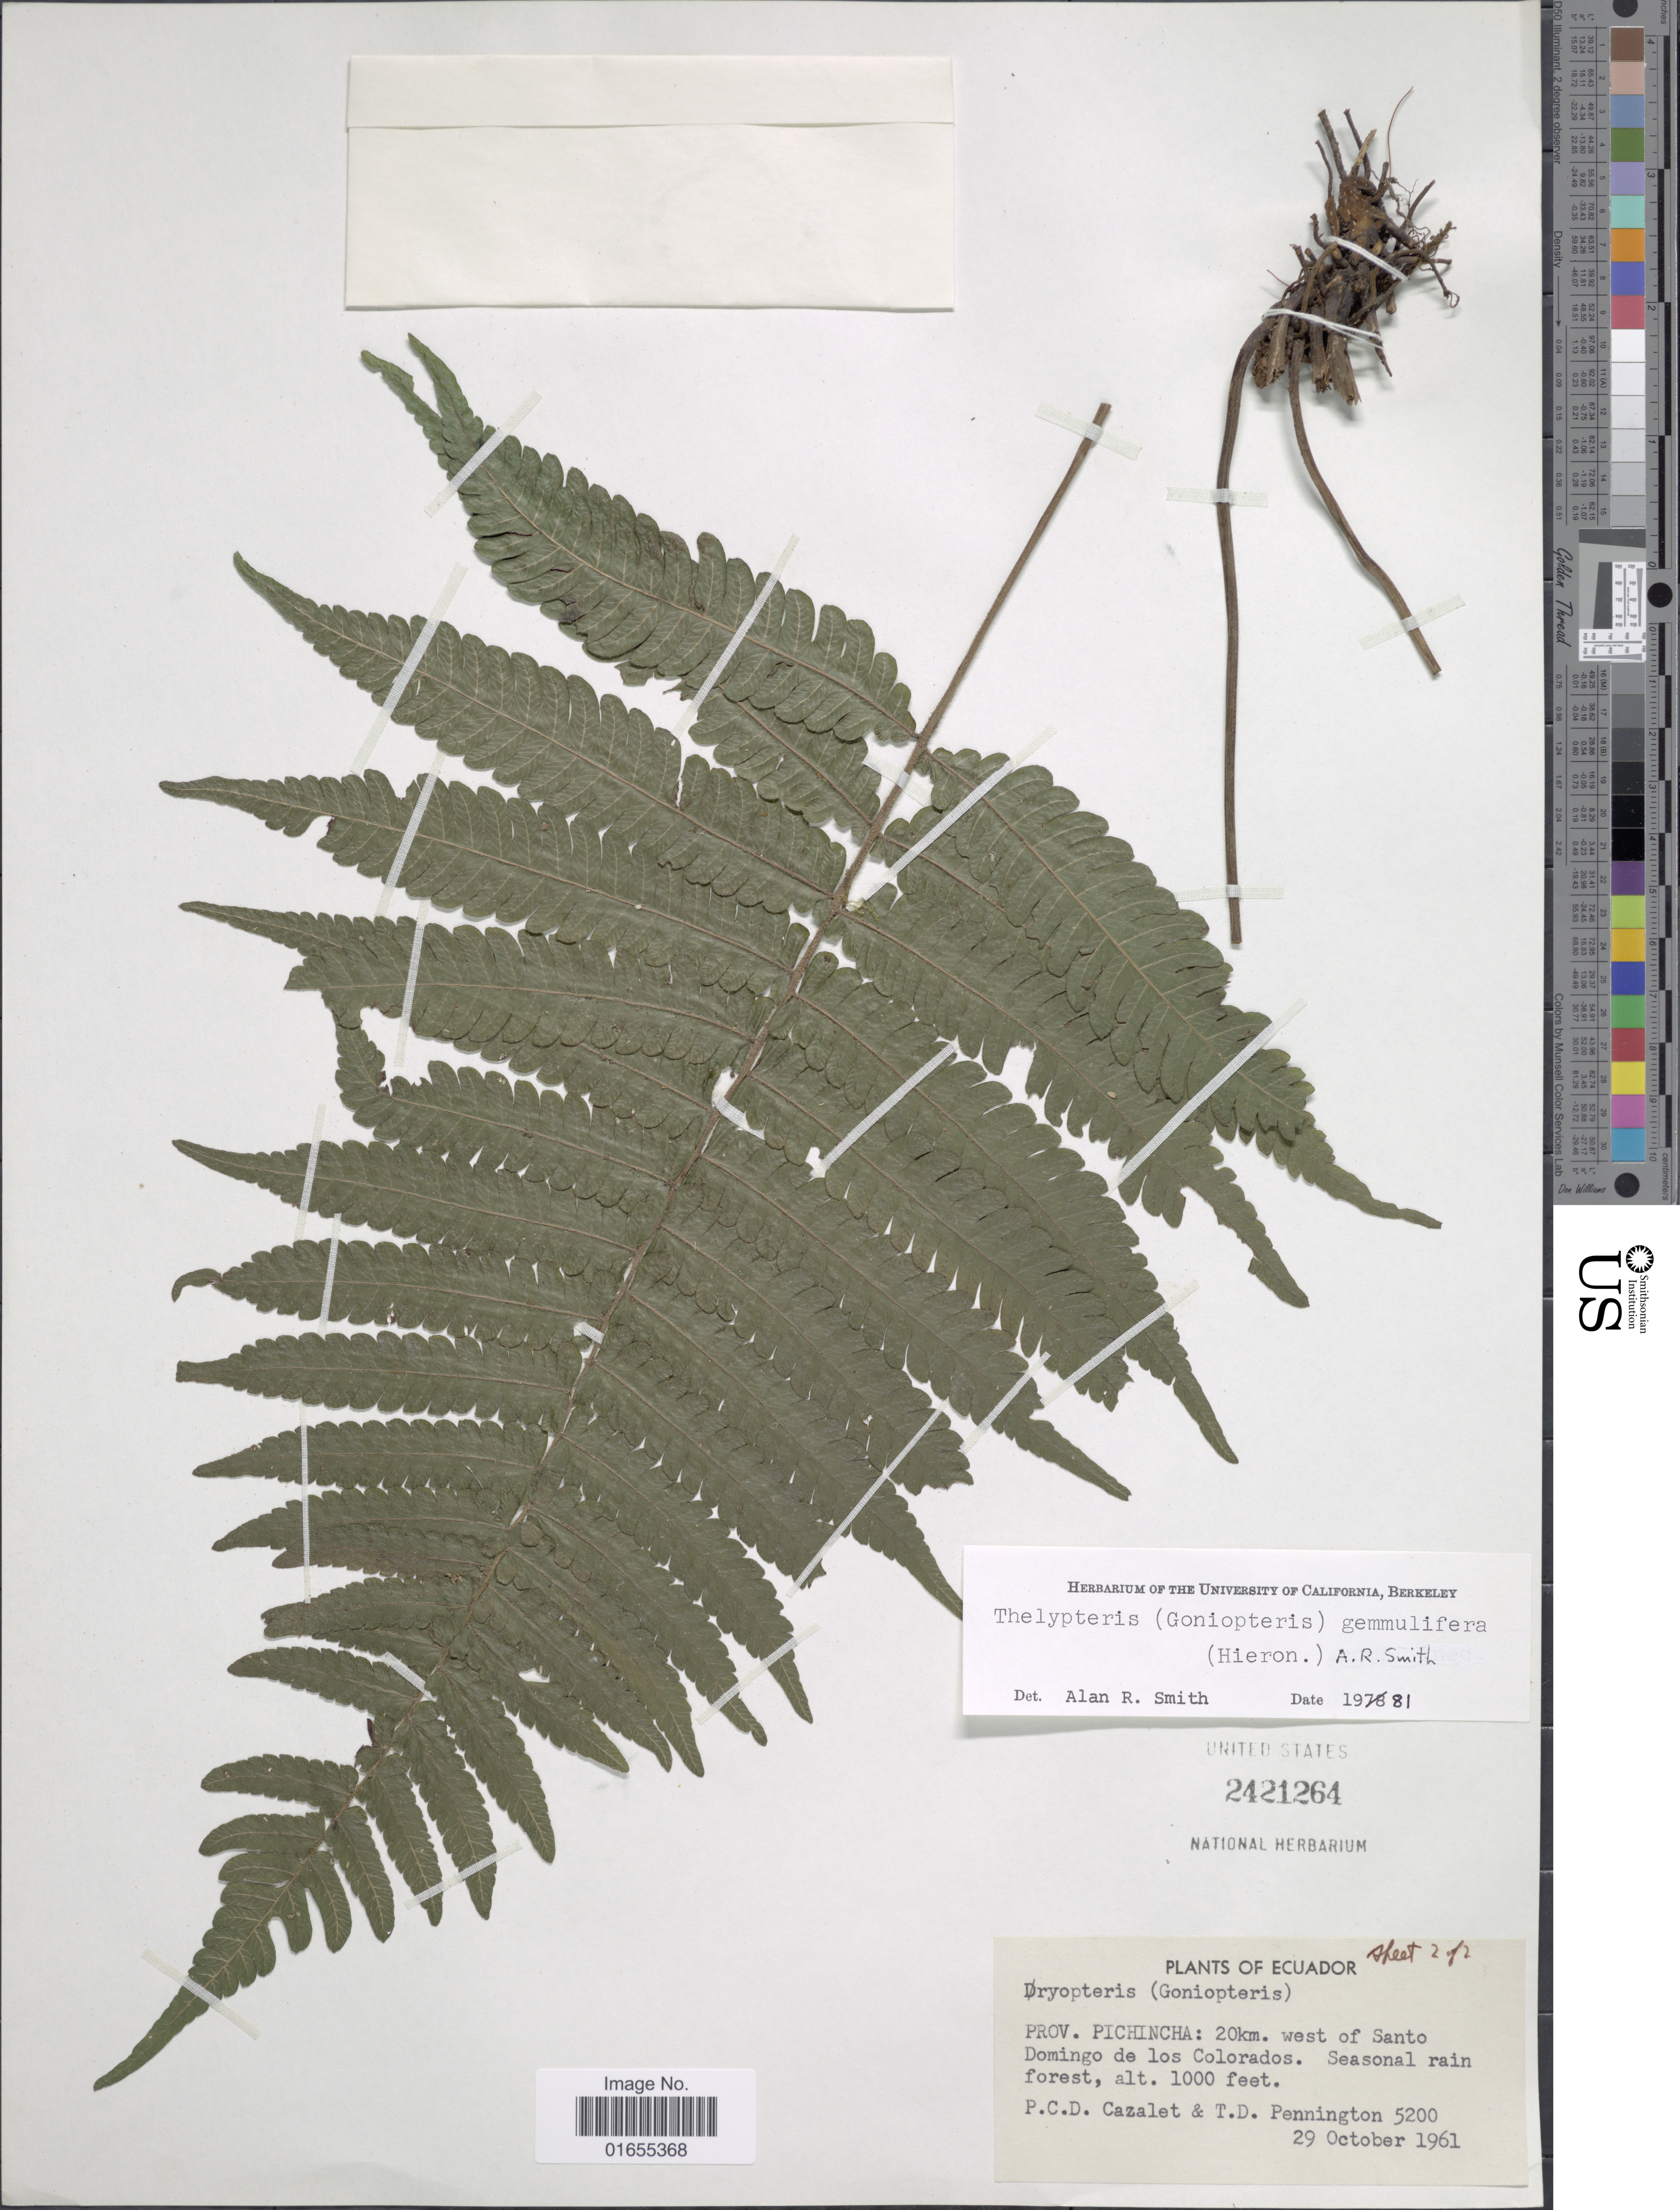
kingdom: Plantae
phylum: Tracheophyta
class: Polypodiopsida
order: Polypodiales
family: Thelypteridaceae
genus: Goniopteris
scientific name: Goniopteris gemmulifera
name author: (Hieron.) A.R. Sm. & D. Löve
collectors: P. C. D. Cazalet & T. D. Pennington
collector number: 5200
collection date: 1961-10-29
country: Ecuador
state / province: Pichincha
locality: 20 km. west of Santo Domingo de los Colorados. Seasonal rain forest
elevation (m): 305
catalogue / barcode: US 2421264